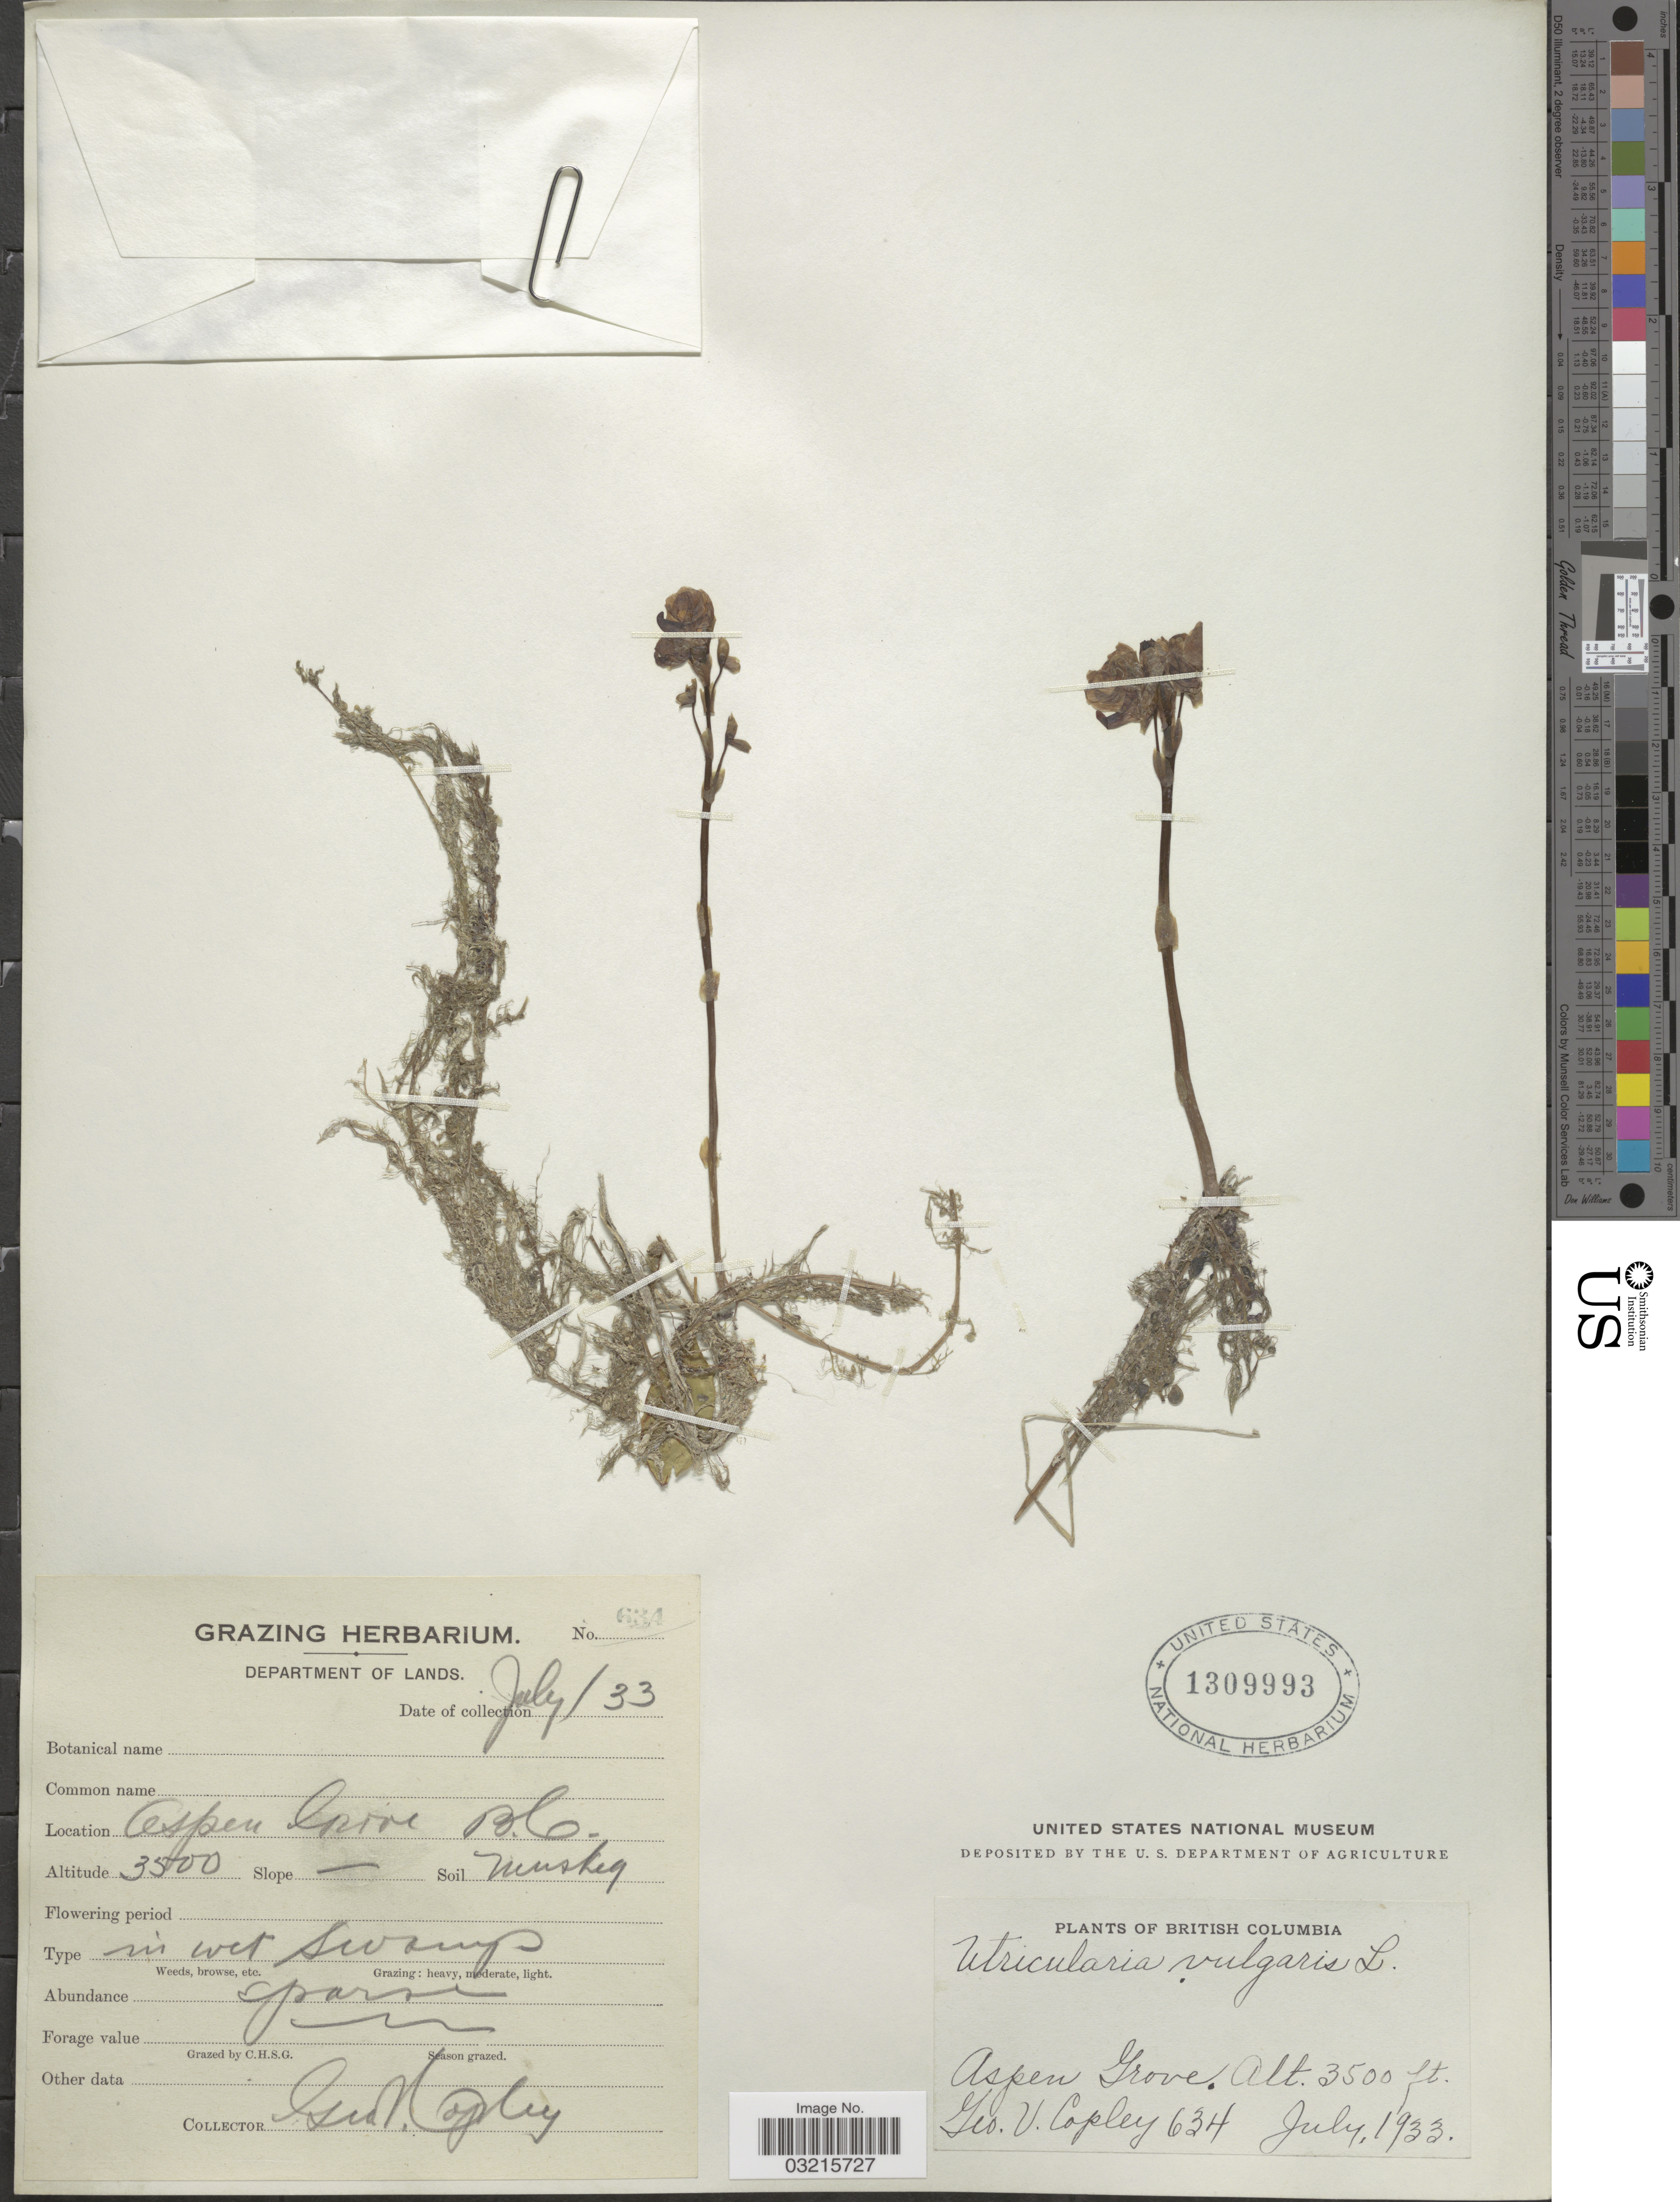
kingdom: Plantae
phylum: Tracheophyta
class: Magnoliopsida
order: Lamiales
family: Lentibulariaceae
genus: Utricularia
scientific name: Utricularia vulgaris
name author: L.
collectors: G. Copley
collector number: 634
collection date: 1933-07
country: Canada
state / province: British Columbia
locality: Aspen Grove.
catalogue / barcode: US 1309993